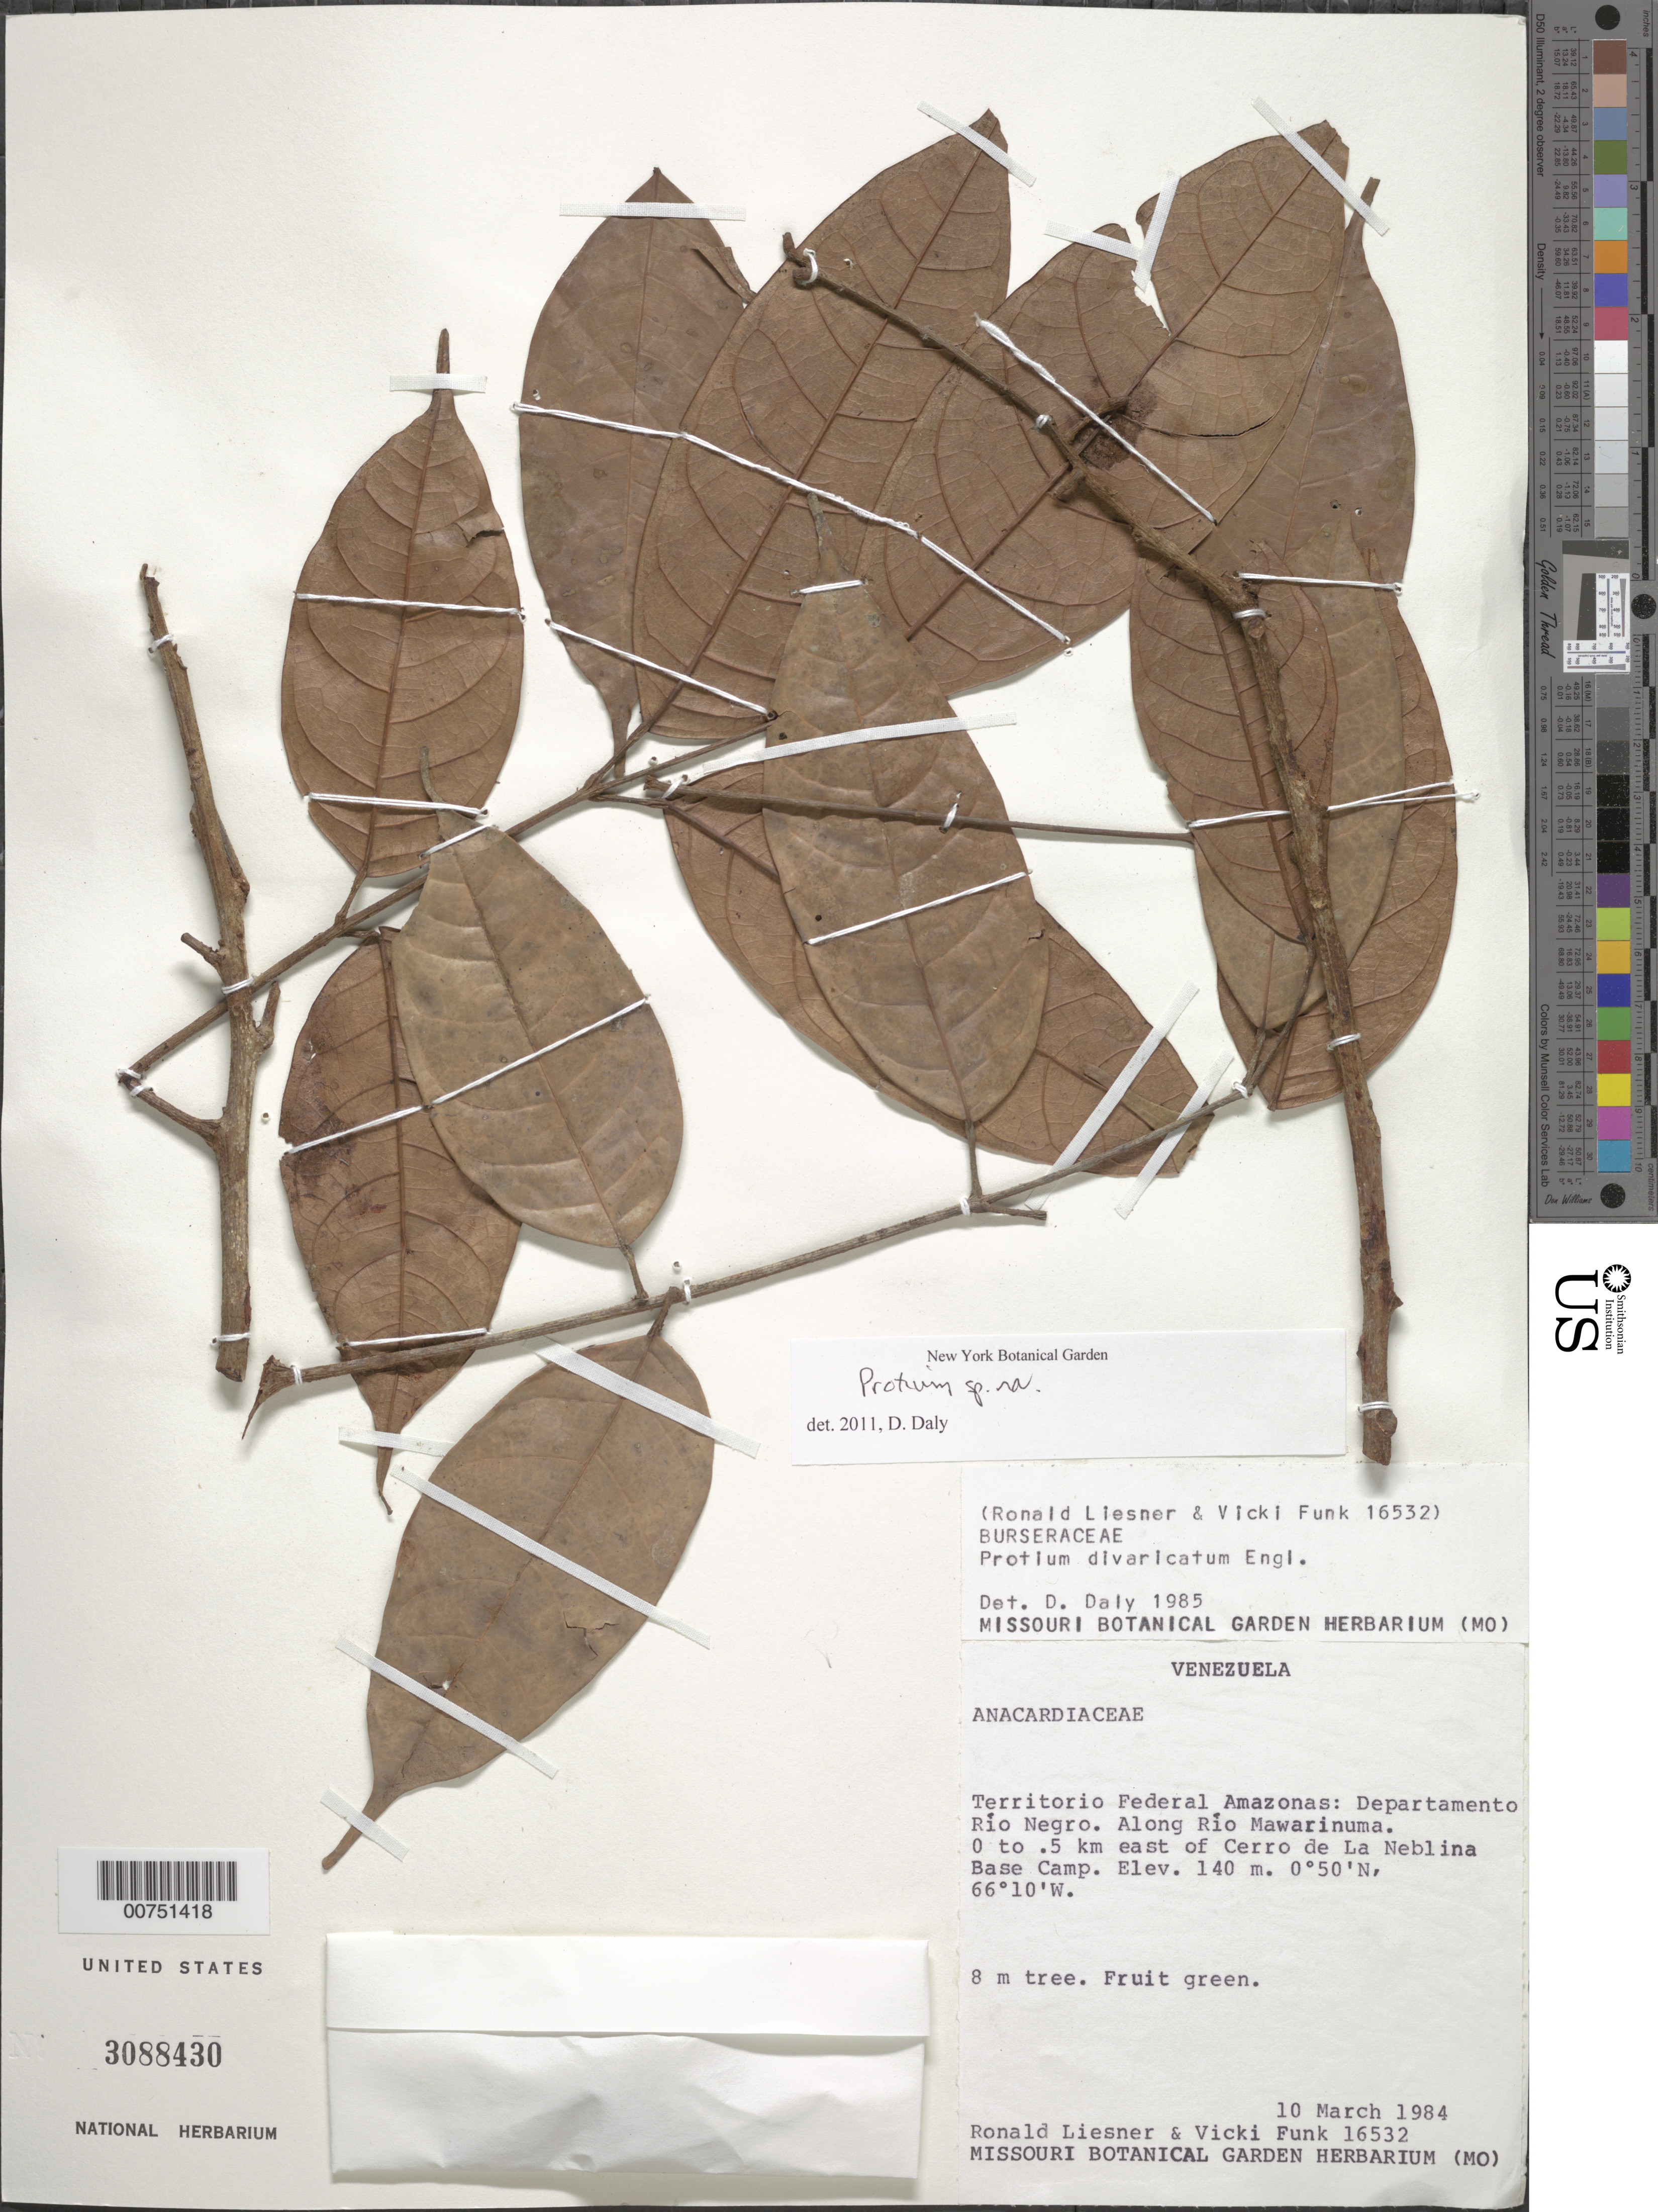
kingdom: Plantae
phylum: Tracheophyta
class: Magnoliopsida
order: Sapindales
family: Burseraceae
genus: Dacryodes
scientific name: Dacryodes sp.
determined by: Daly, D.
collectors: R. L. Liesner & V. Funk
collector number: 16532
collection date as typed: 10-Mar-84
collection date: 1984-03-10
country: Venezuela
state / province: Amazonas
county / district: Río Negro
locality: Río Mawarinuma, 0 to 0.5 km east of Cerro de La Neblina Base Camp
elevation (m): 140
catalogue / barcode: US 3088430